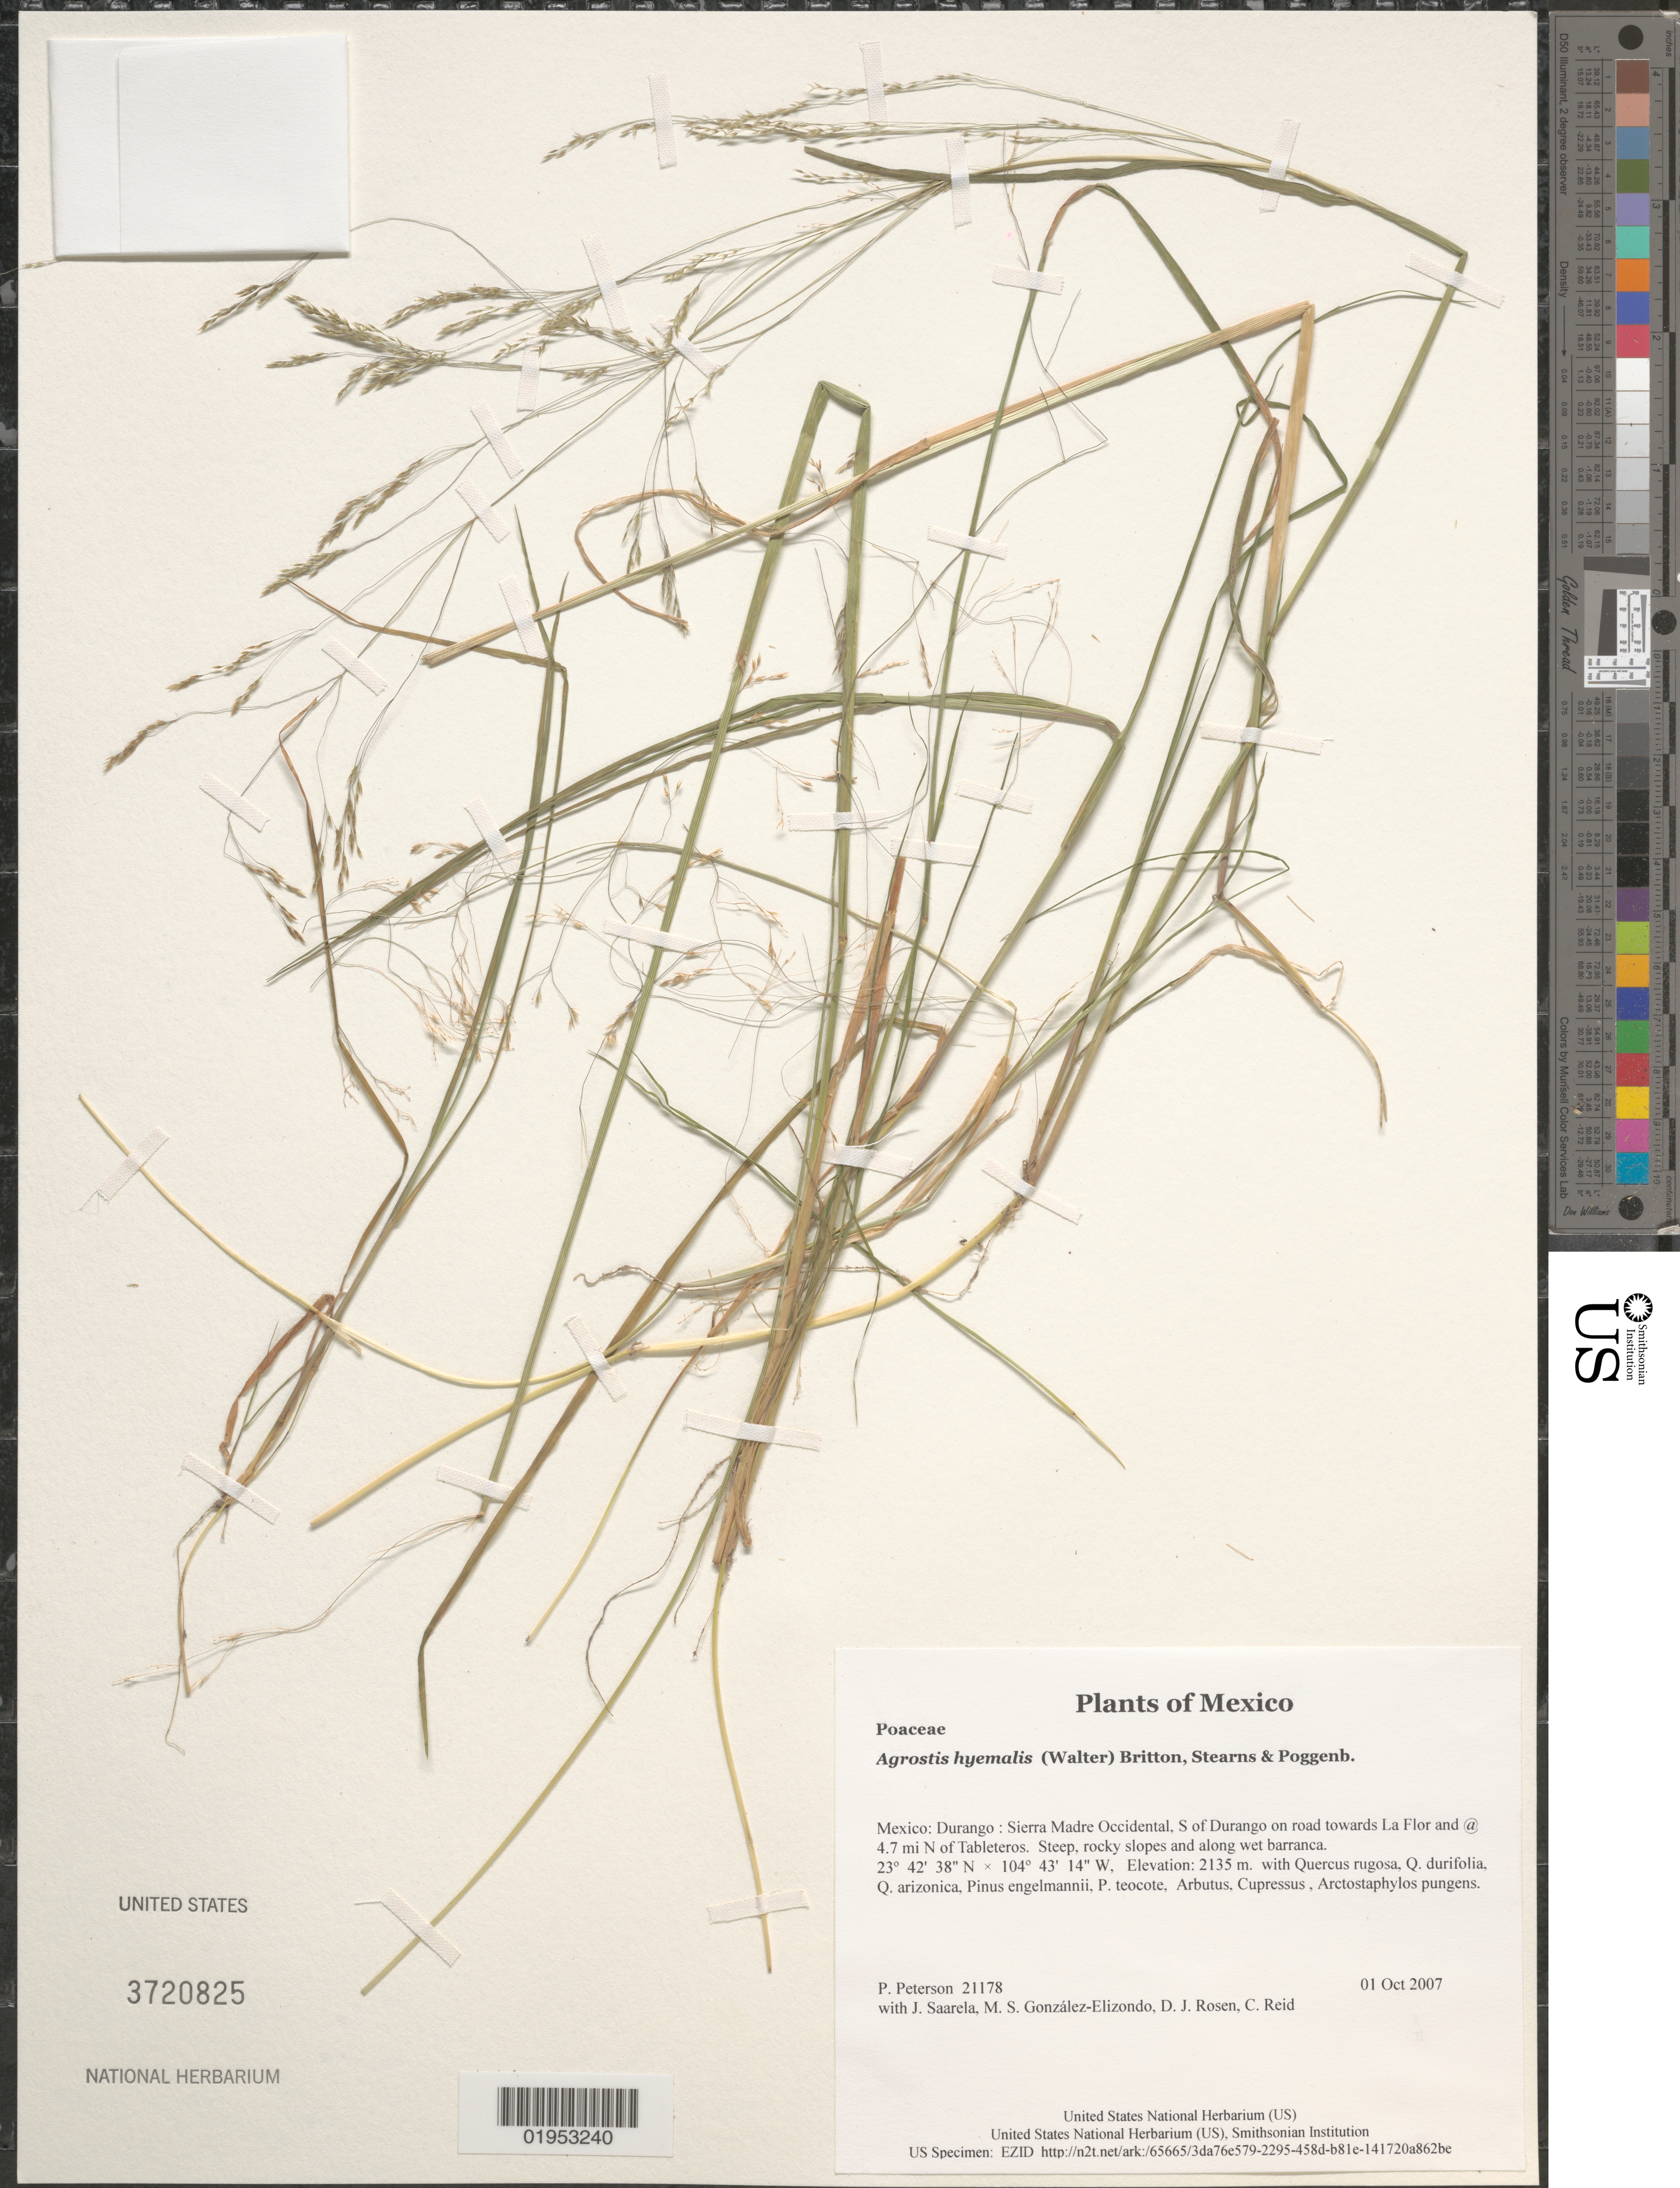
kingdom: Plantae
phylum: Tracheophyta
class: Liliopsida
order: Poales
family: Poaceae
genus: Agrostis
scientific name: Agrostis hyemalis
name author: (Walter) Britton et al.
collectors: P. M. Peterson, J. Saarela, M. S. González-Elizondo, D. J. Rosen & C. Reid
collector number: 21178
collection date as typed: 01 Oct 2007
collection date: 2007-10-01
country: Mexico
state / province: Durango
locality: Sierra Madre Occidental, S of Durango on road towards La Flor and @ 4.7 mi N of Tableteros. Steep, rocky slopes and along wet barranca.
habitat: with Quercus rugosa, Q. durifolia, Q. arizonica, Pinus engelmannii, P. teocote, Arbutus, Cupressus , Arctostaphylos pungens.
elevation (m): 2135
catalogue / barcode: US 3720825